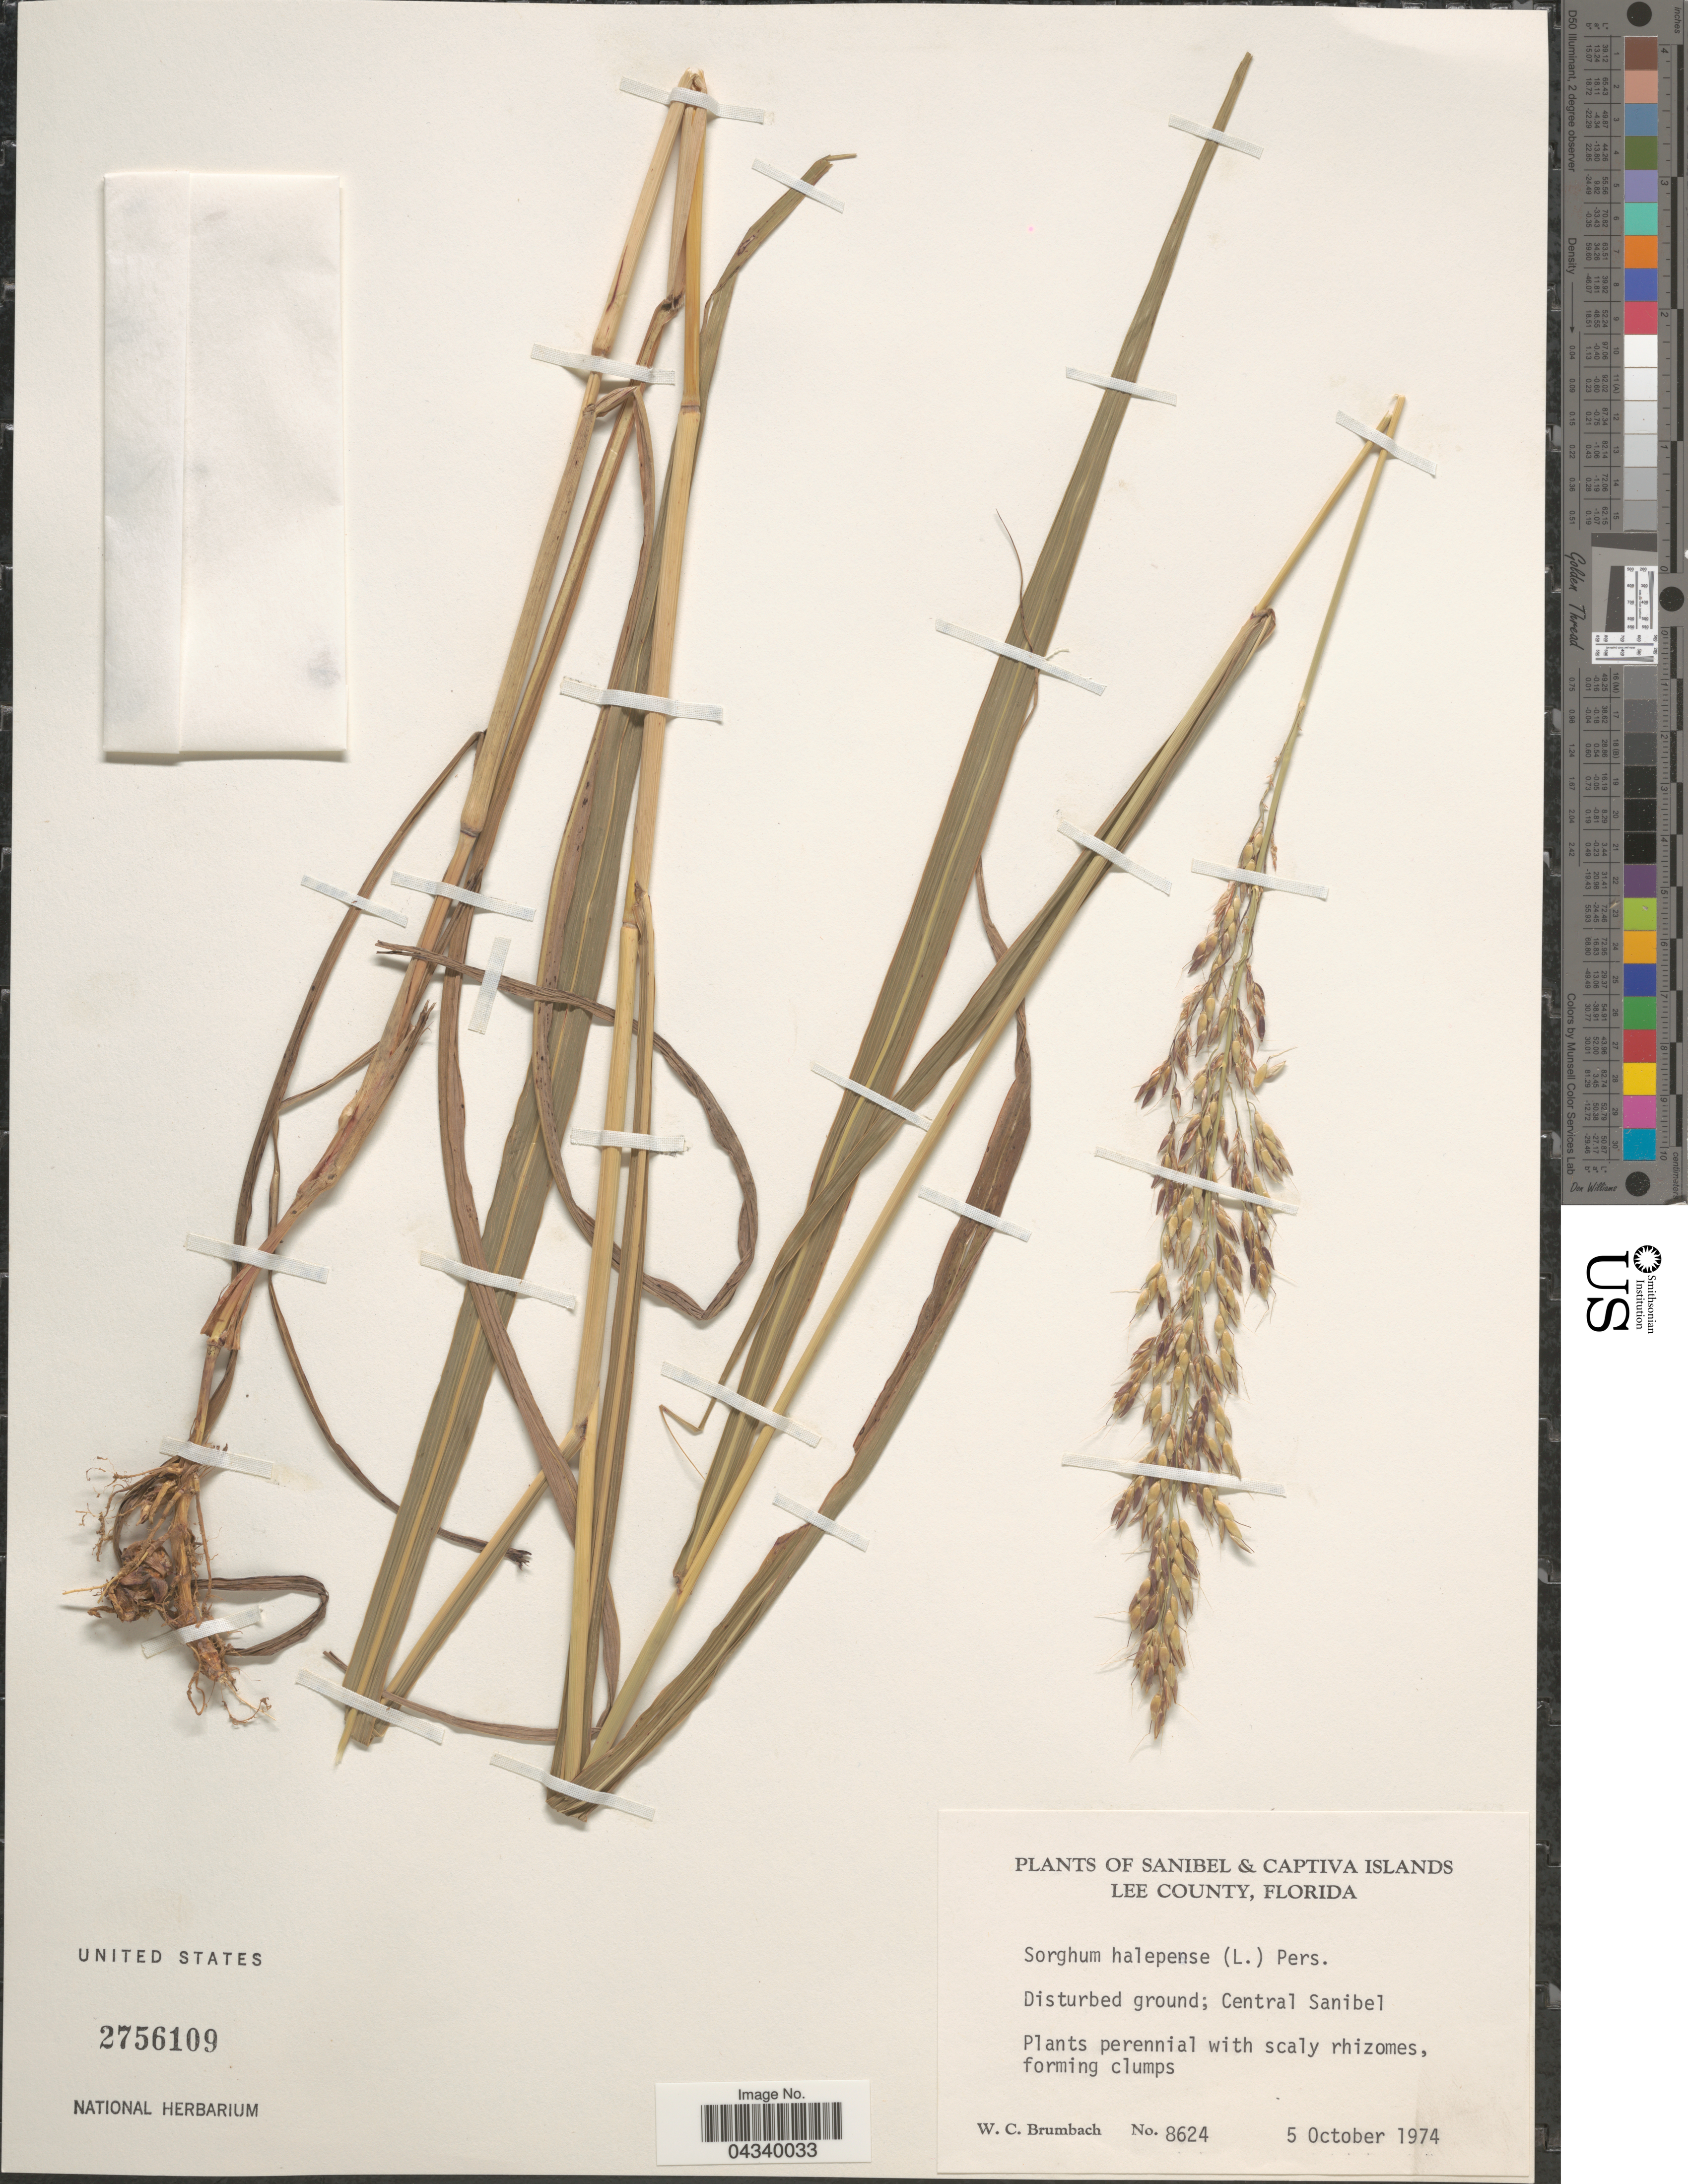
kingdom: Plantae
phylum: Tracheophyta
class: Liliopsida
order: Poales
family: Poaceae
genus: Sorghum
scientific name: Sorghum halepense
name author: (L.) Pers.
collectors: W. C. Brumbach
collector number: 8624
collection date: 1974-10-05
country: United States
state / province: Florida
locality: Sanibel & Captiva Islands. Lee County. Central Sanibel.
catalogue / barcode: US 2756109